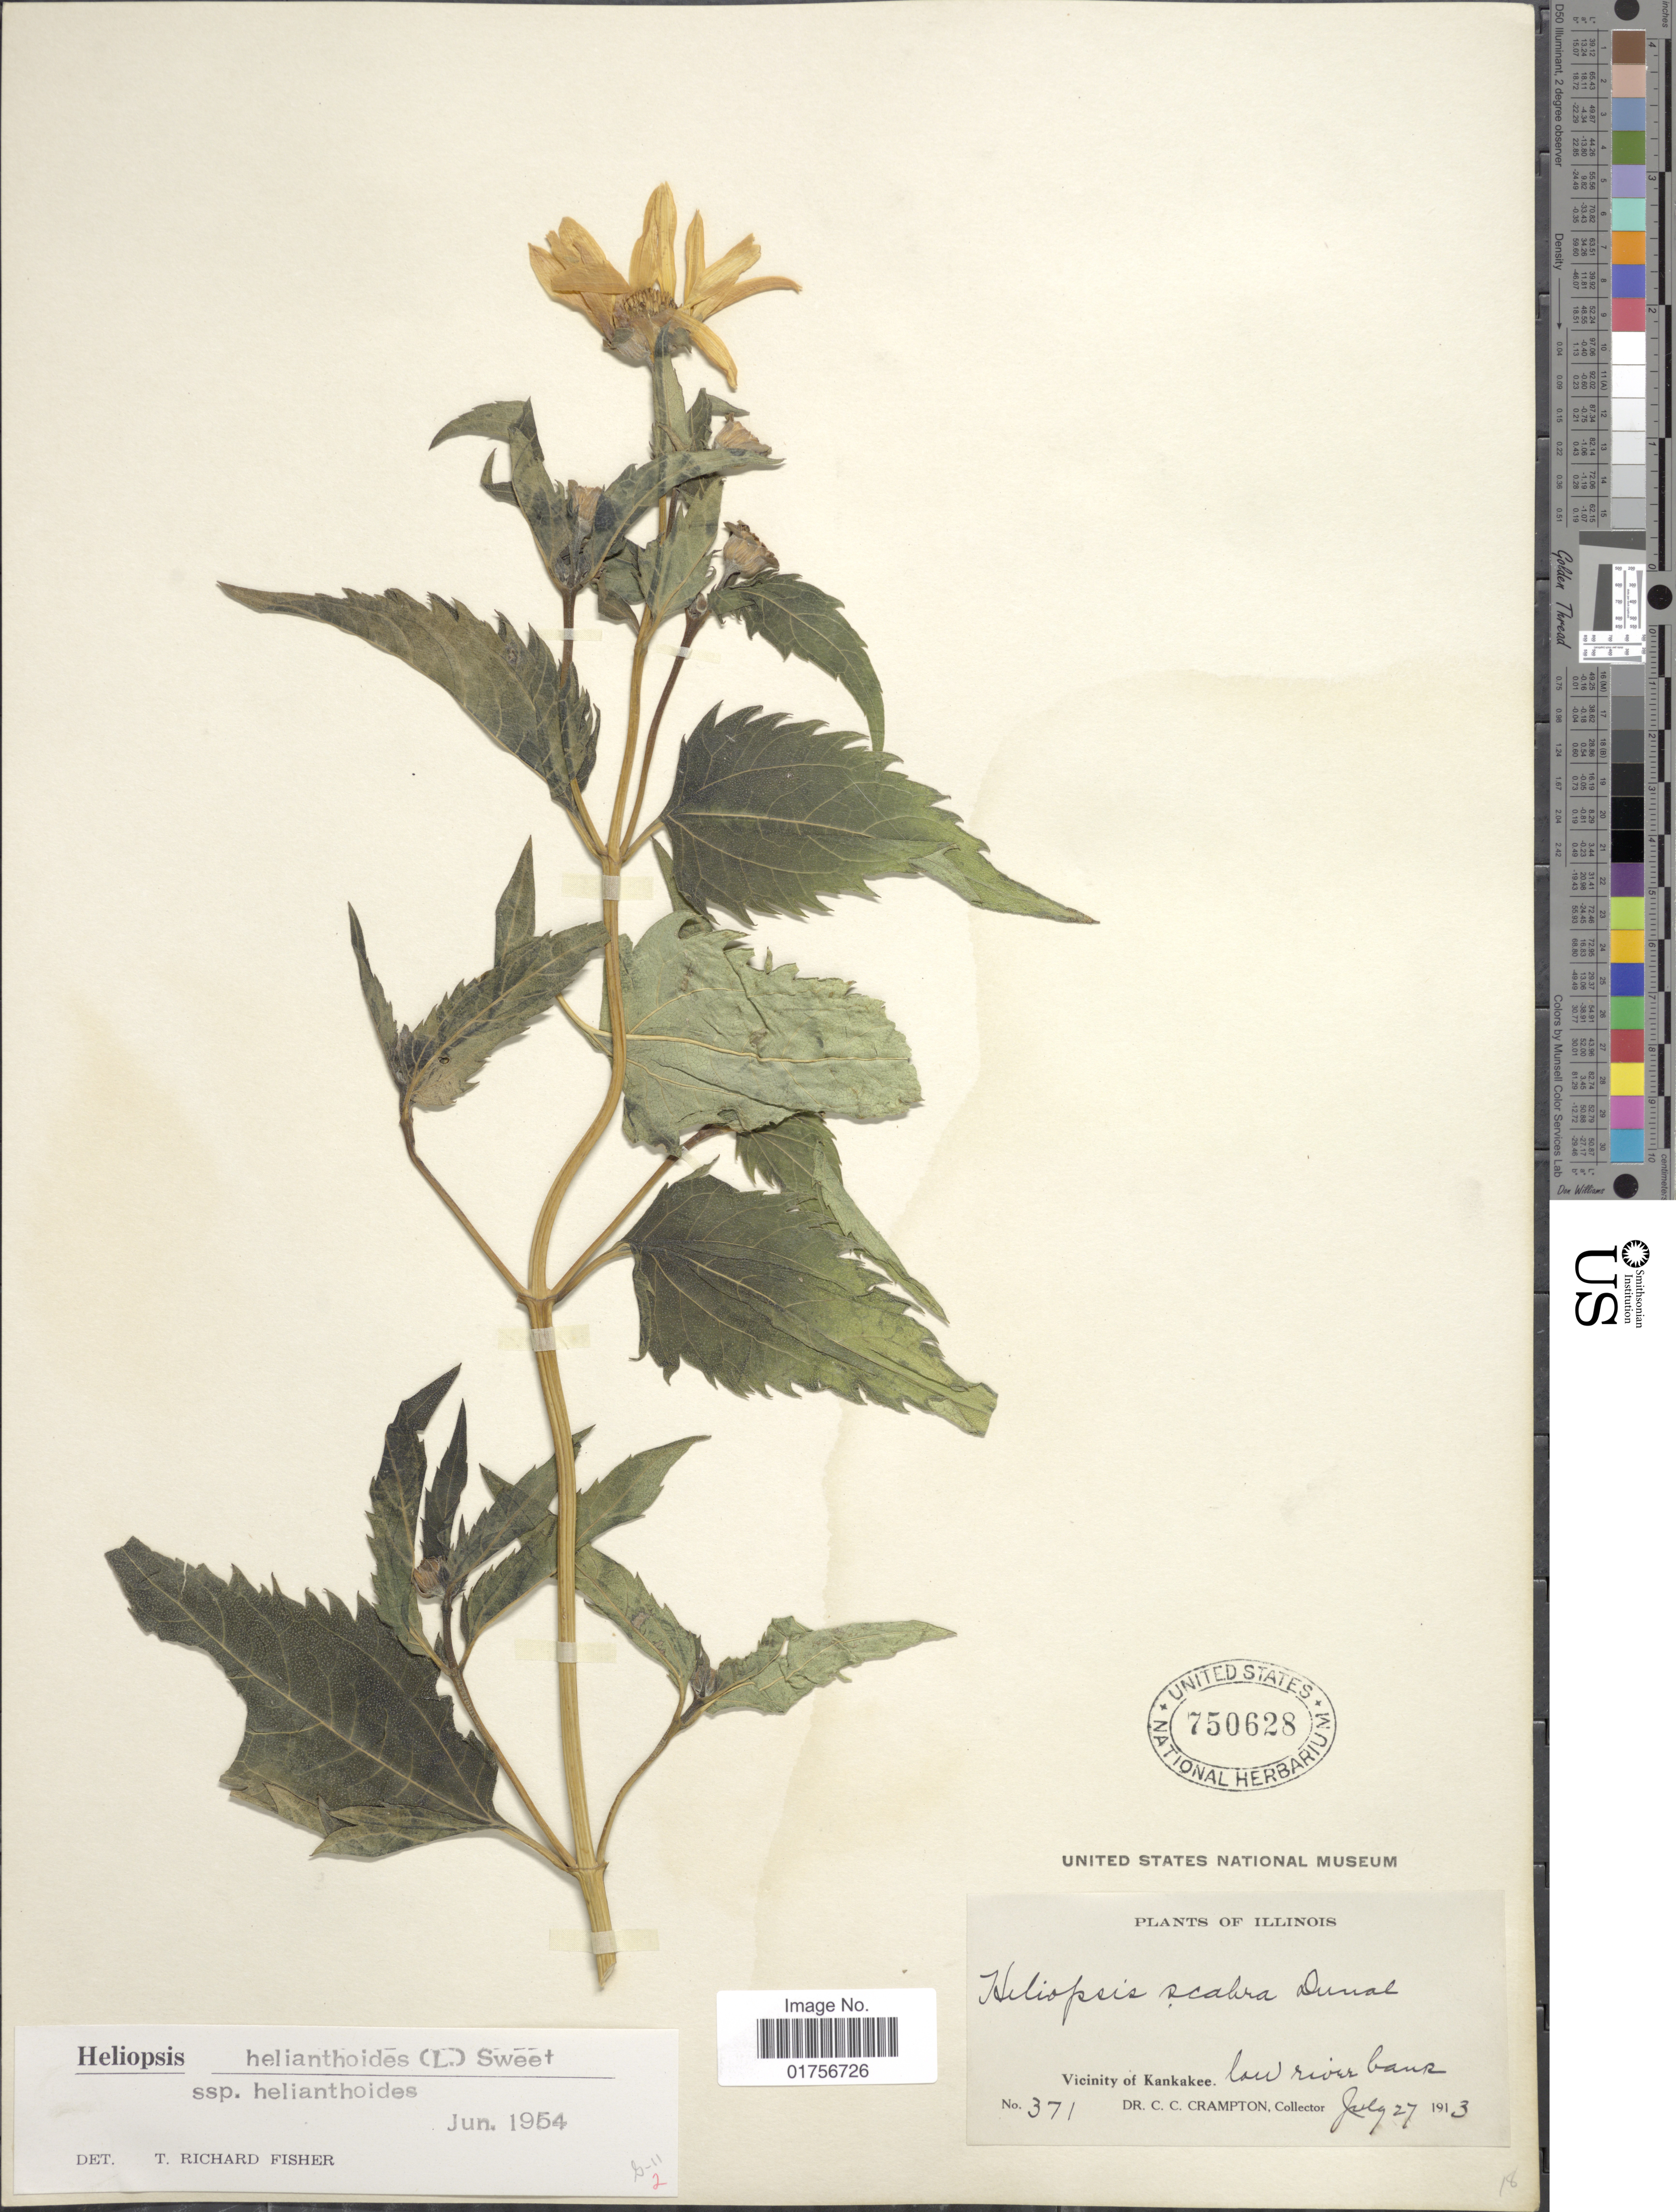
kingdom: Plantae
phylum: Tracheophyta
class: Magnoliopsida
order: Asterales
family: Asteraceae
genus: Heliopsis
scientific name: Heliopsis helianthoides subsp. helianthoides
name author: (L.) Sweet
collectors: C. Crampton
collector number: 371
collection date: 1913-07-27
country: United States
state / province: Illinois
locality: Vicinity of Kankakee, low river bank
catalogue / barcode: US 750628